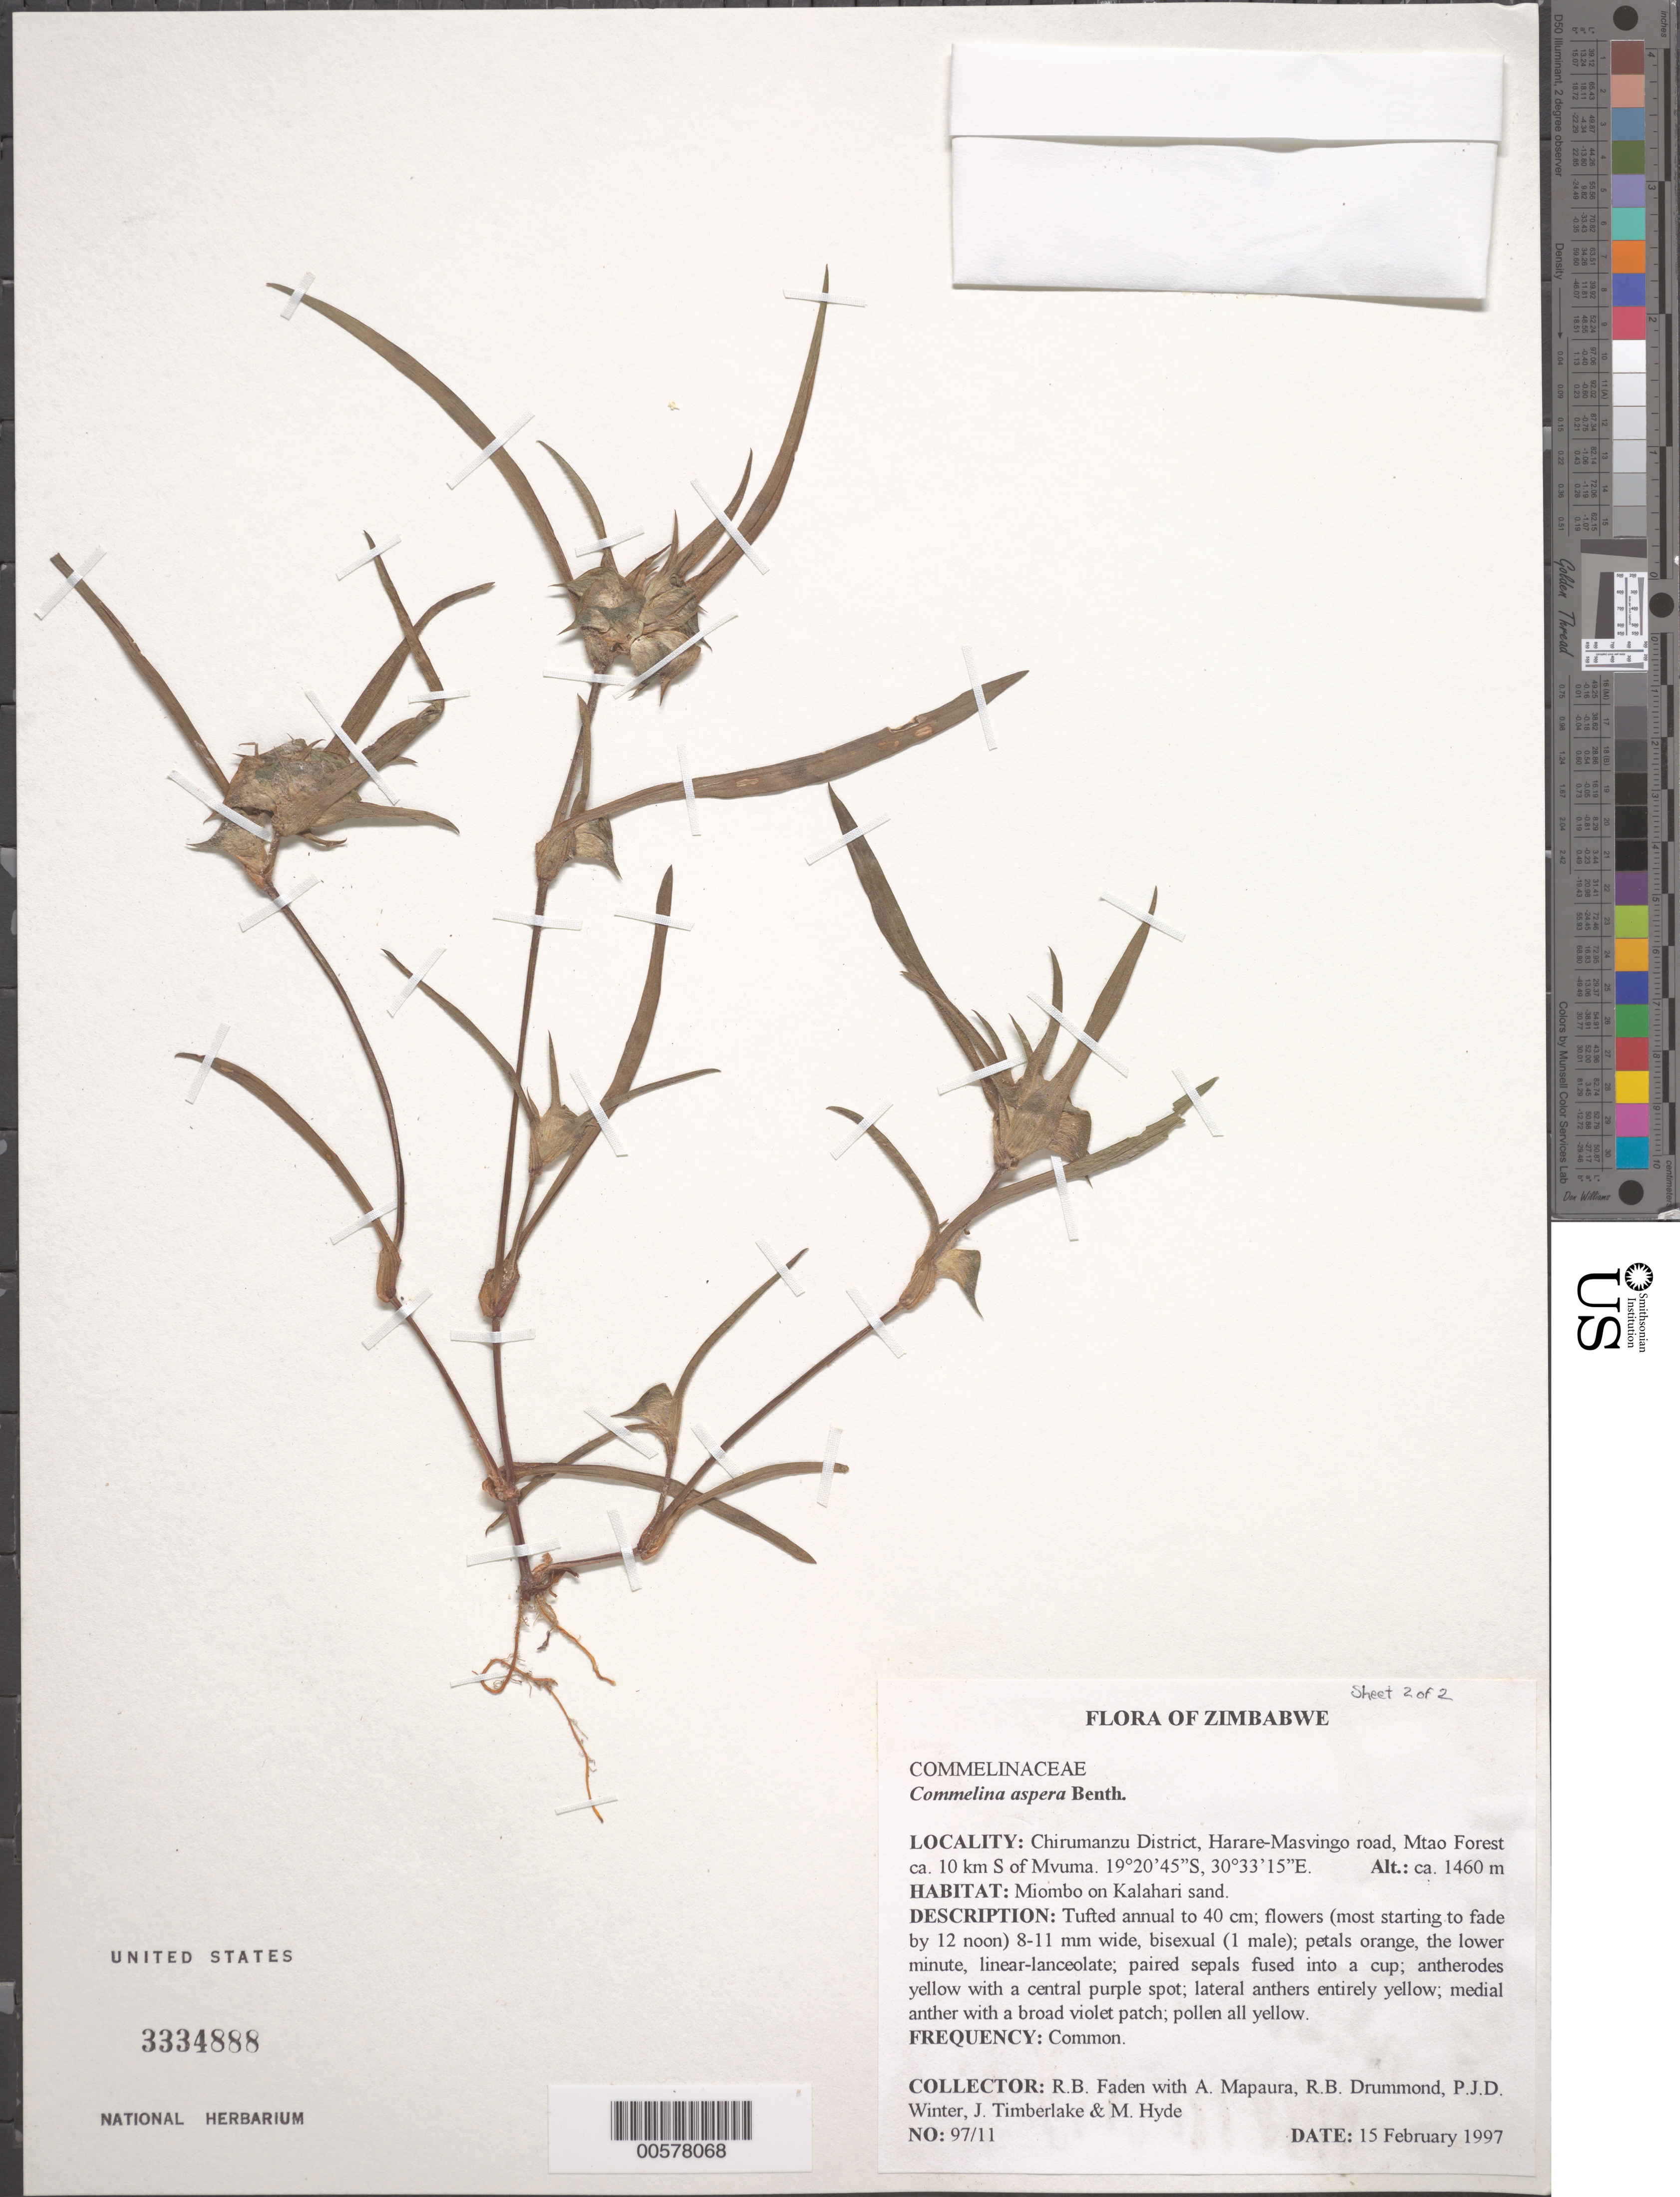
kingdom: Plantae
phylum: Tracheophyta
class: Liliopsida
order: Commelinales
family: Commelinaceae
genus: Commelina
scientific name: Commelina aspera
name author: G. Don ex Benth.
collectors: R. B. Faden, R. Drummond, A. Mapaura, M. Hyde, P. Winter & J. Timberlake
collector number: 97/11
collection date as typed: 15 Feb 1997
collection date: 1997-02-15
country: Zimbabwe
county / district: Chirumanzu Dist.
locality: Harare-masvingo road, mtao forest, s of mvuma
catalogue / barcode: US 3334888